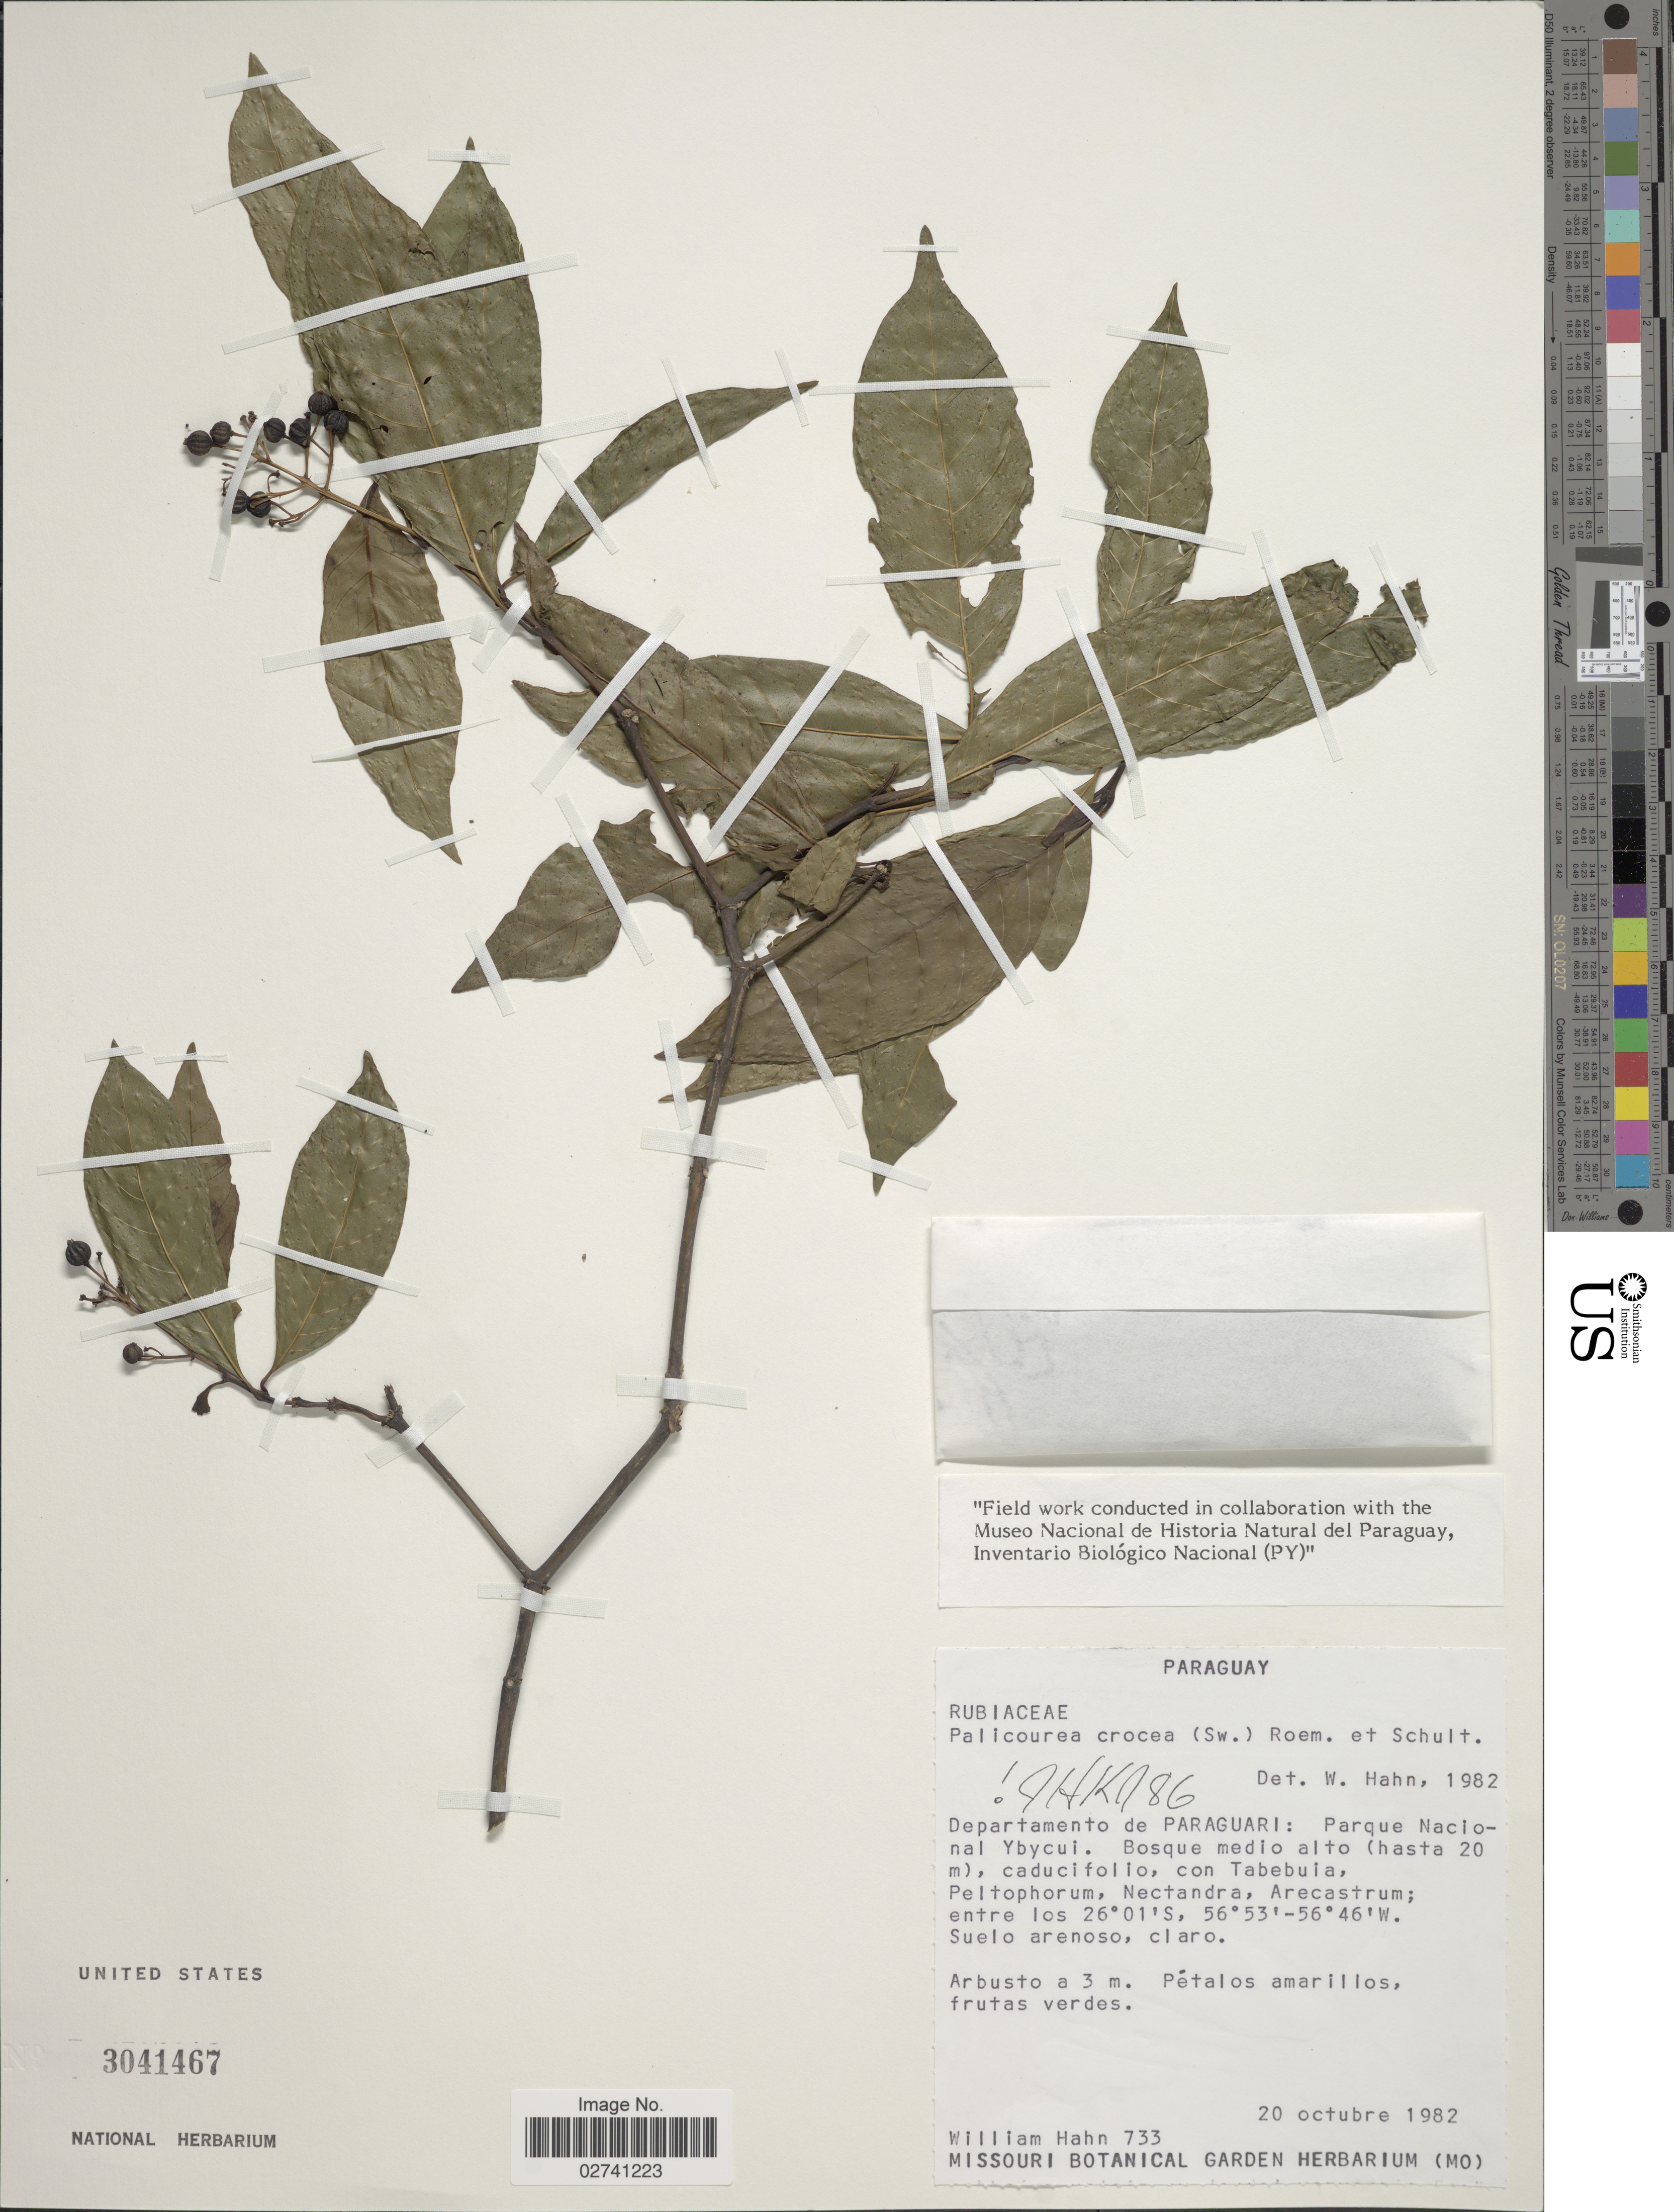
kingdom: Plantae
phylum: Tracheophyta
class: Magnoliopsida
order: Gentianales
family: Rubiaceae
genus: Palicourea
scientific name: Palicourea crocea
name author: (Sw.) Schult.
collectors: W. J. Hahn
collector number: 733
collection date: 1982-10-20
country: Paraguay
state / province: Paraguari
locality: Parque Nacional Ybycui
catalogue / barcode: US 3041467